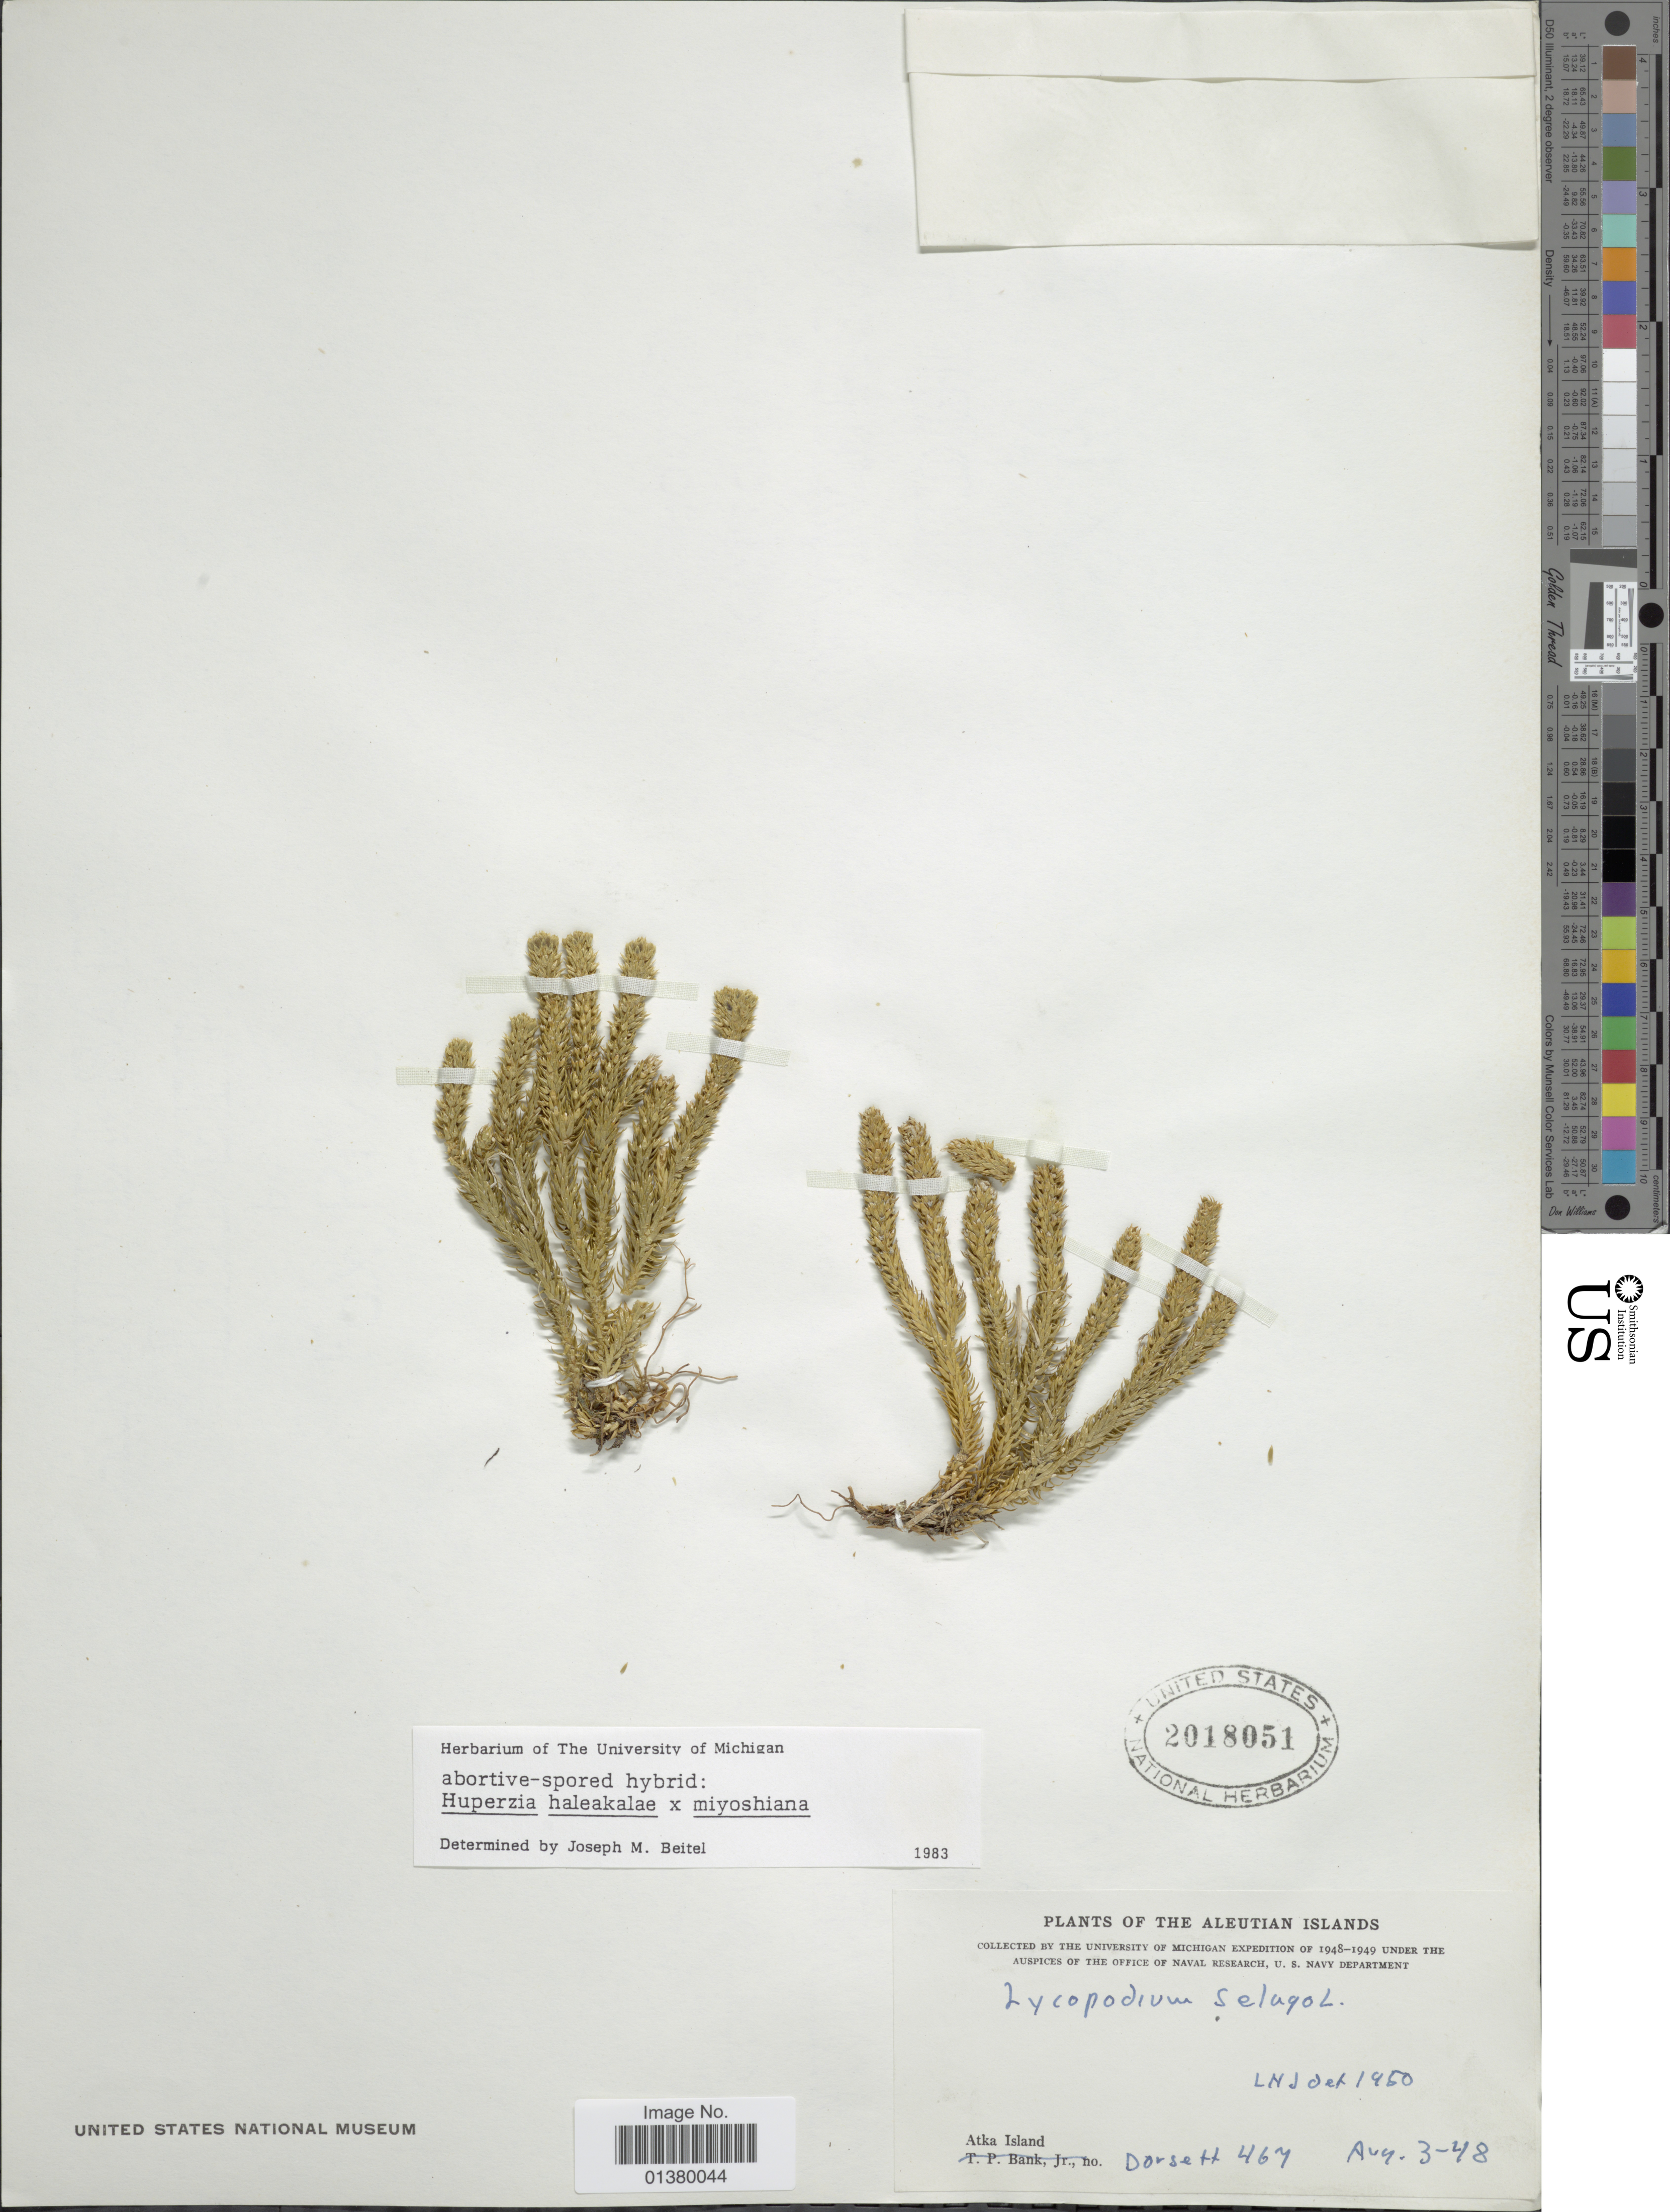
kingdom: Plantae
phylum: Tracheophyta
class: Lycopodiopsida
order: Lycopodiales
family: Lycopodiaceae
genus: Huperzia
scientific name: Huperzia haleakalae x H. miyoshiana (Makino) Ching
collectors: -- Dorsett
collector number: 467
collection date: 1948-08-03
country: United States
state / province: Alaska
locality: The Aleutian Islands, Atka island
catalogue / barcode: US 2018051